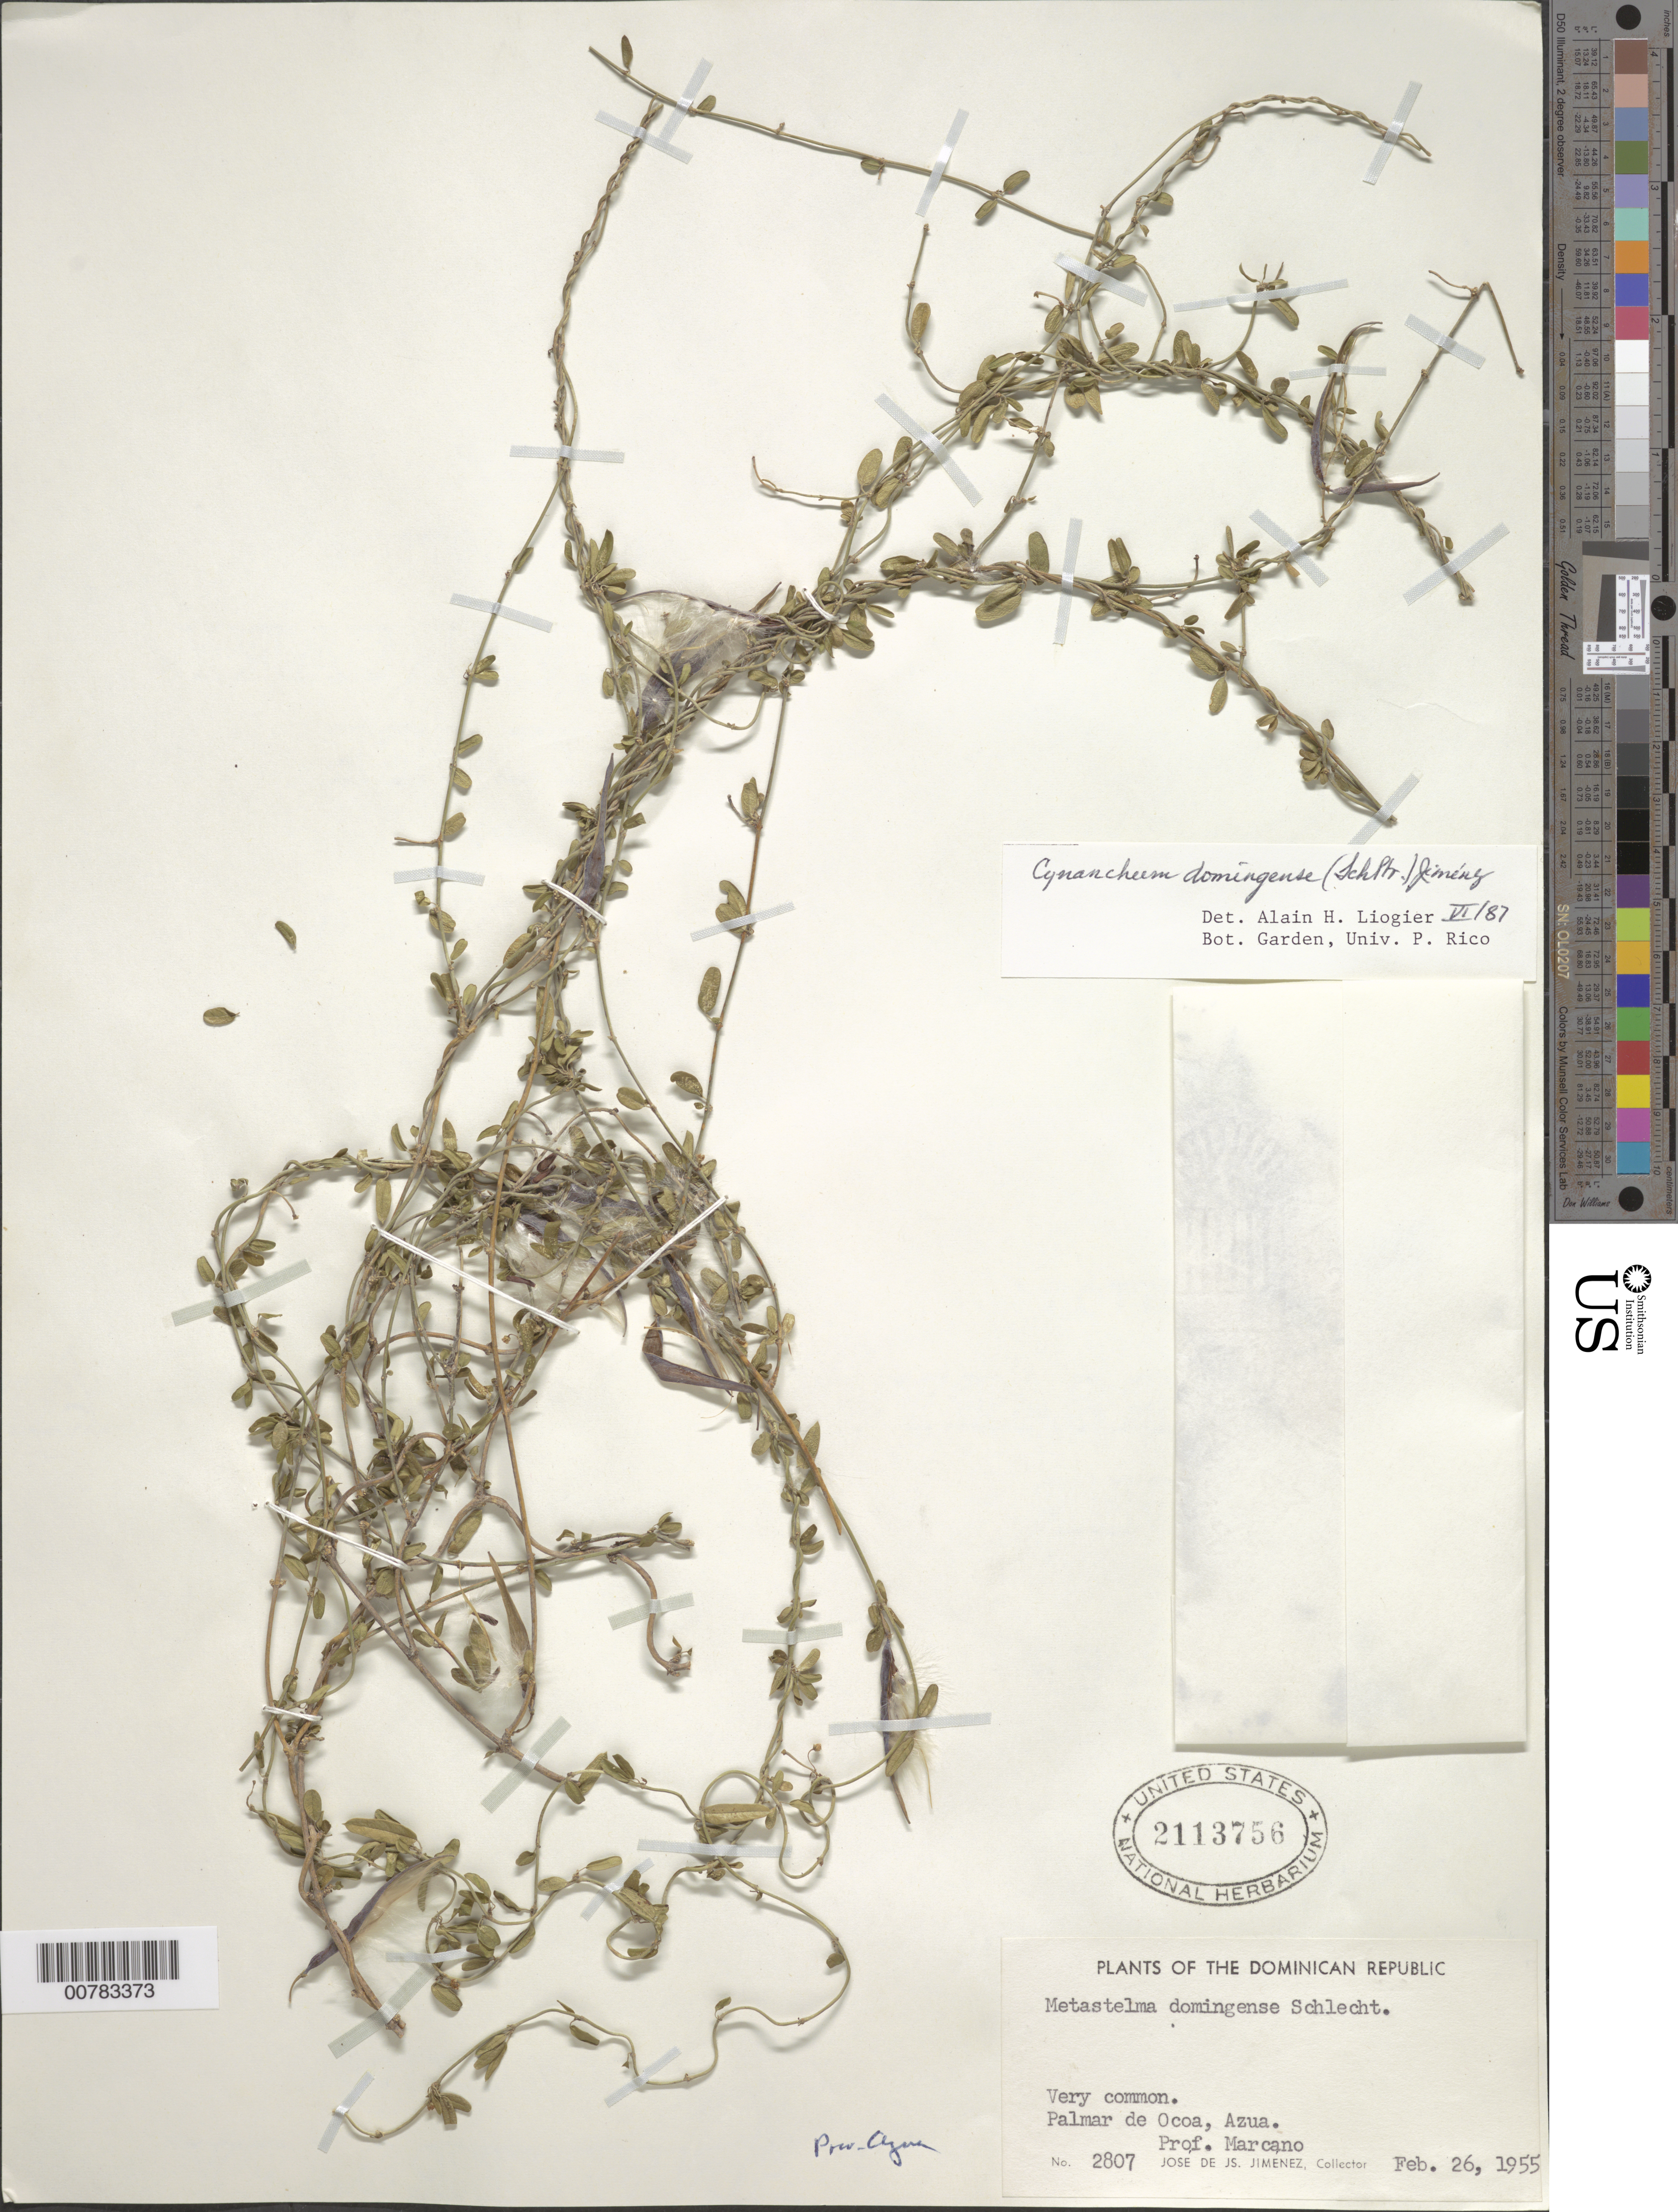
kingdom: Plantae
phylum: Tracheophyta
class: Magnoliopsida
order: Gentianales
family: Apocynaceae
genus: Metastelma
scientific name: Metastelma domingense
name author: Schltr.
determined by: Liogier, Alain H.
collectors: E. J. Marcano F.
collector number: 2807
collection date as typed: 26 Feb 1955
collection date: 1955-02-26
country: Dominican Republic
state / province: Azua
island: Hispaniola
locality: Palmar de Ocoa.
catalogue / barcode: US 2113756